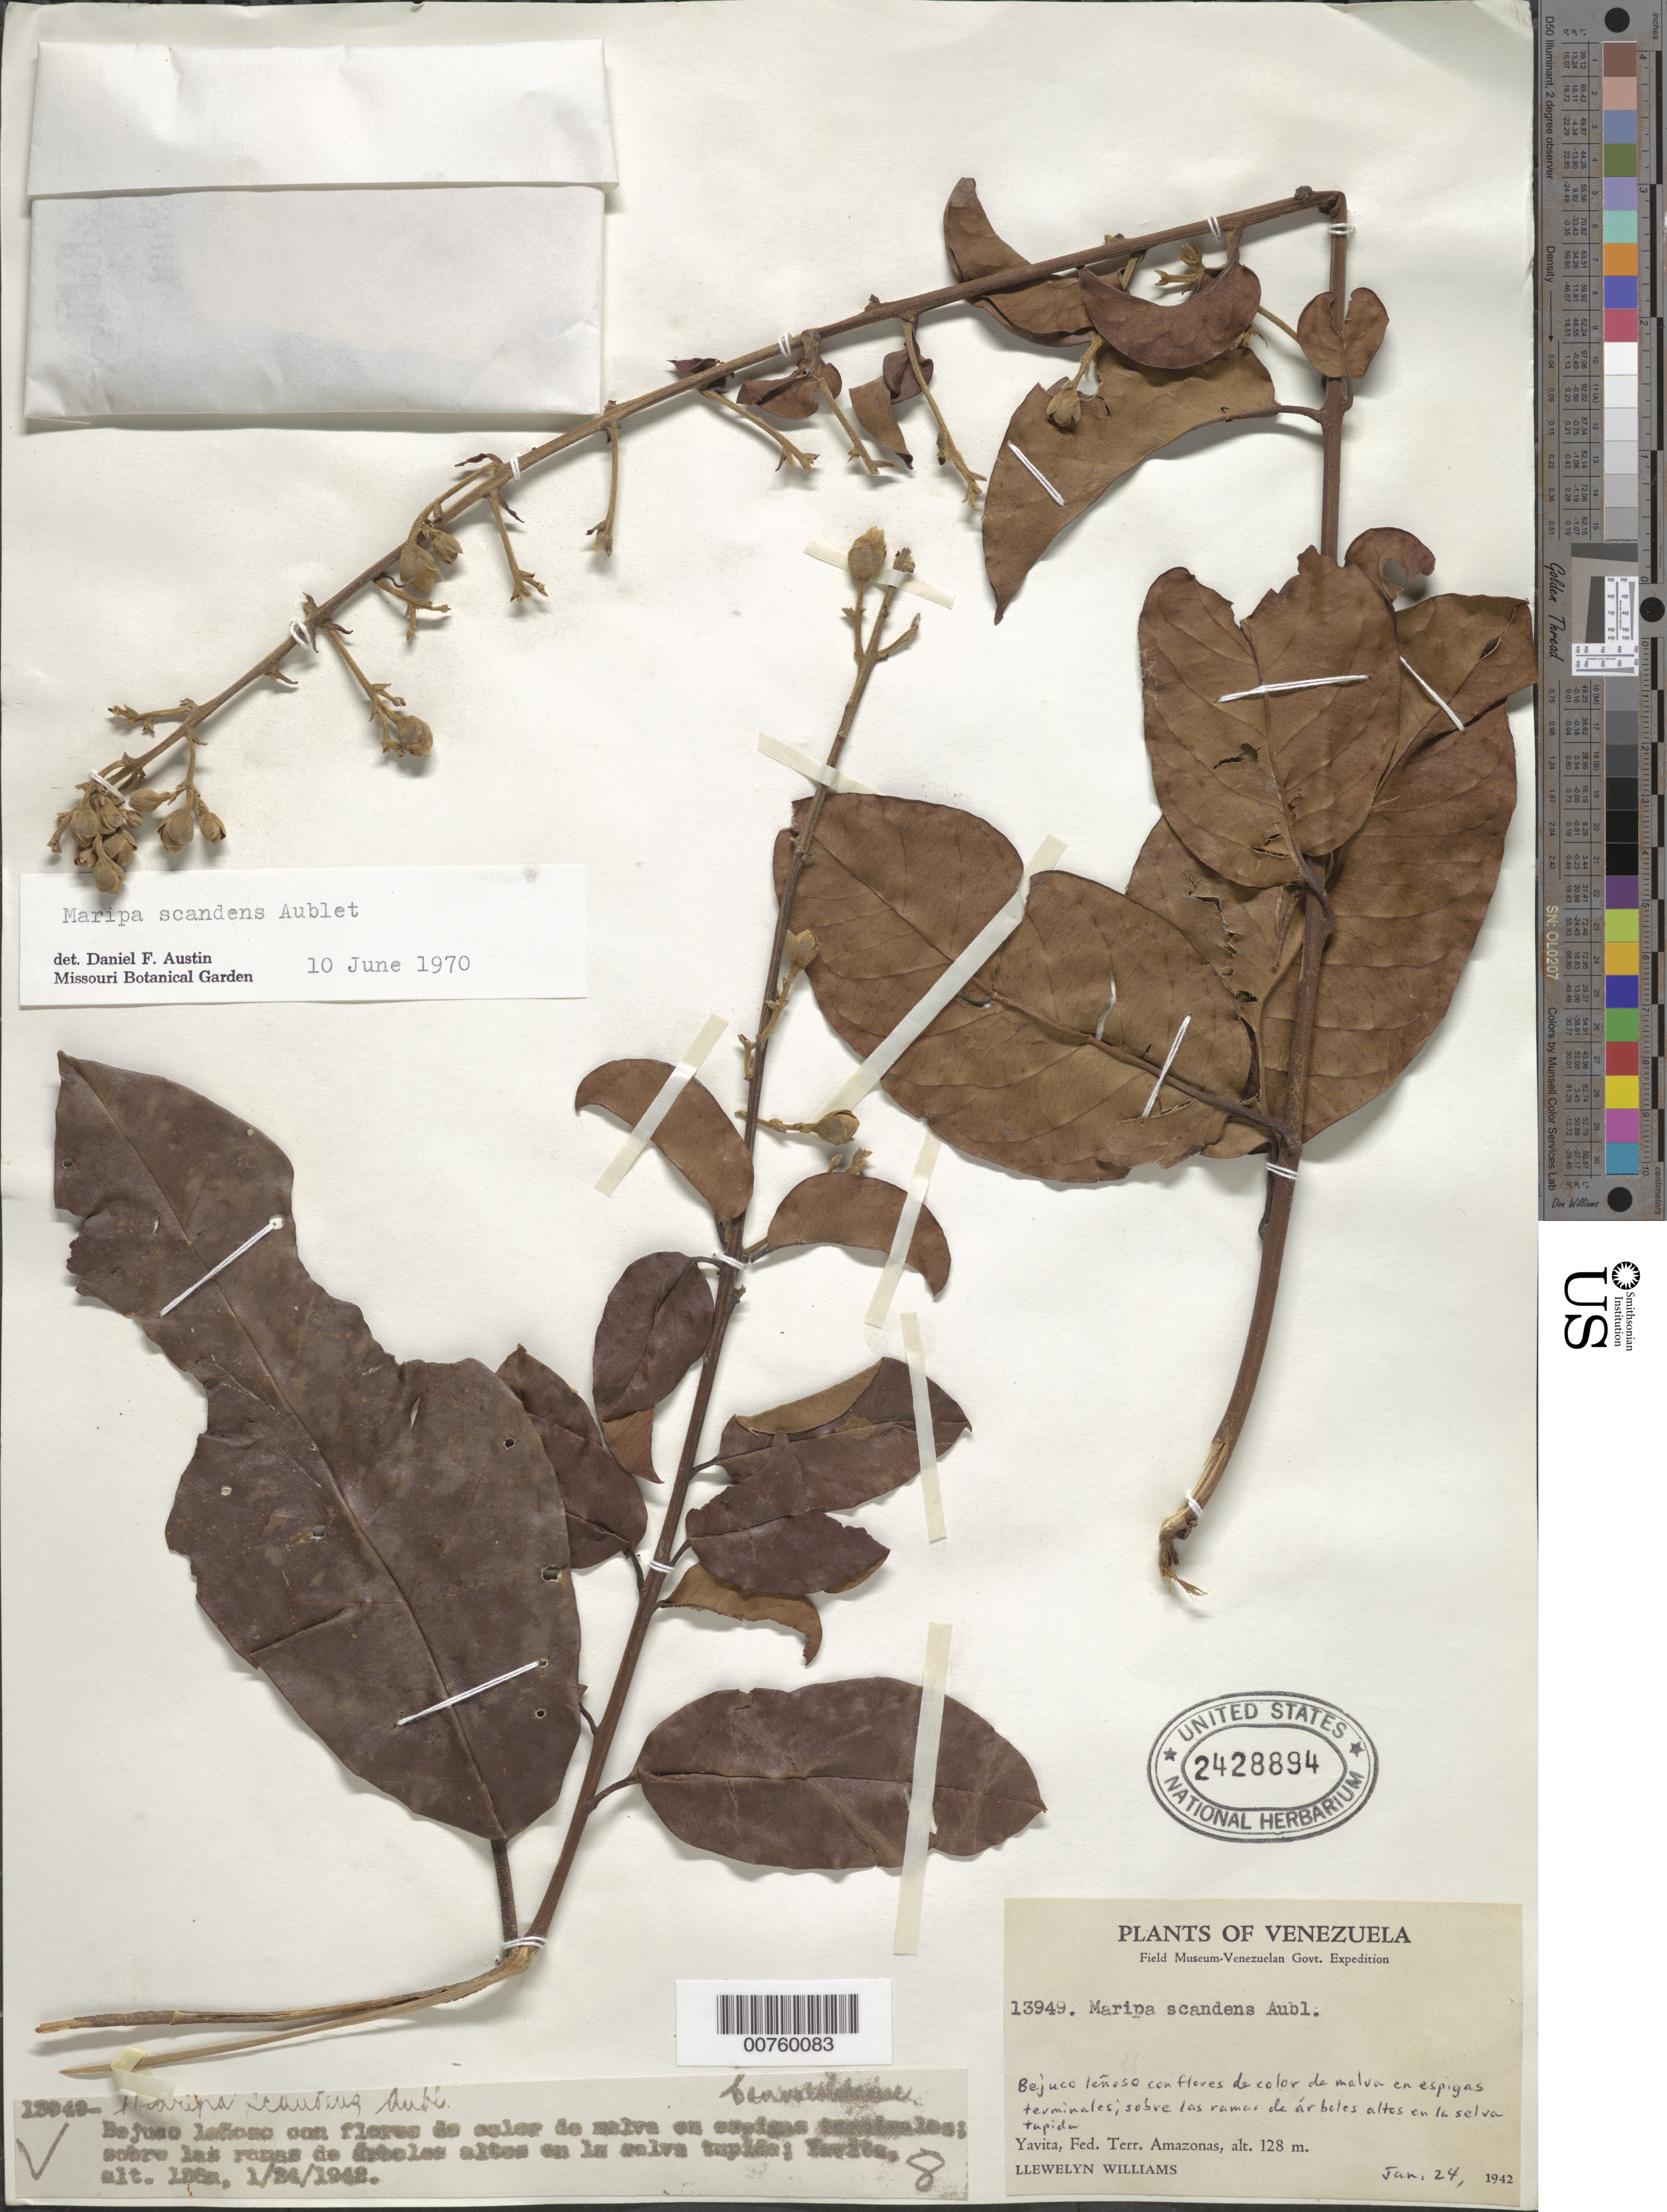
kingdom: Plantae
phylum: Tracheophyta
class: Magnoliopsida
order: Solanales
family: Convolvulaceae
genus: Maripa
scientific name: Maripa scandens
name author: Aubl.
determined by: Austin, D. F.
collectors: Ll. Williams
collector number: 13949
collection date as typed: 24-Jan-42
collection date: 1942-01-24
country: Venezuela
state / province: Amazonas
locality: Yavita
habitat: Sobre las ramas de arboles altos en la selva tupida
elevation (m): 128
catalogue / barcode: US 2428894